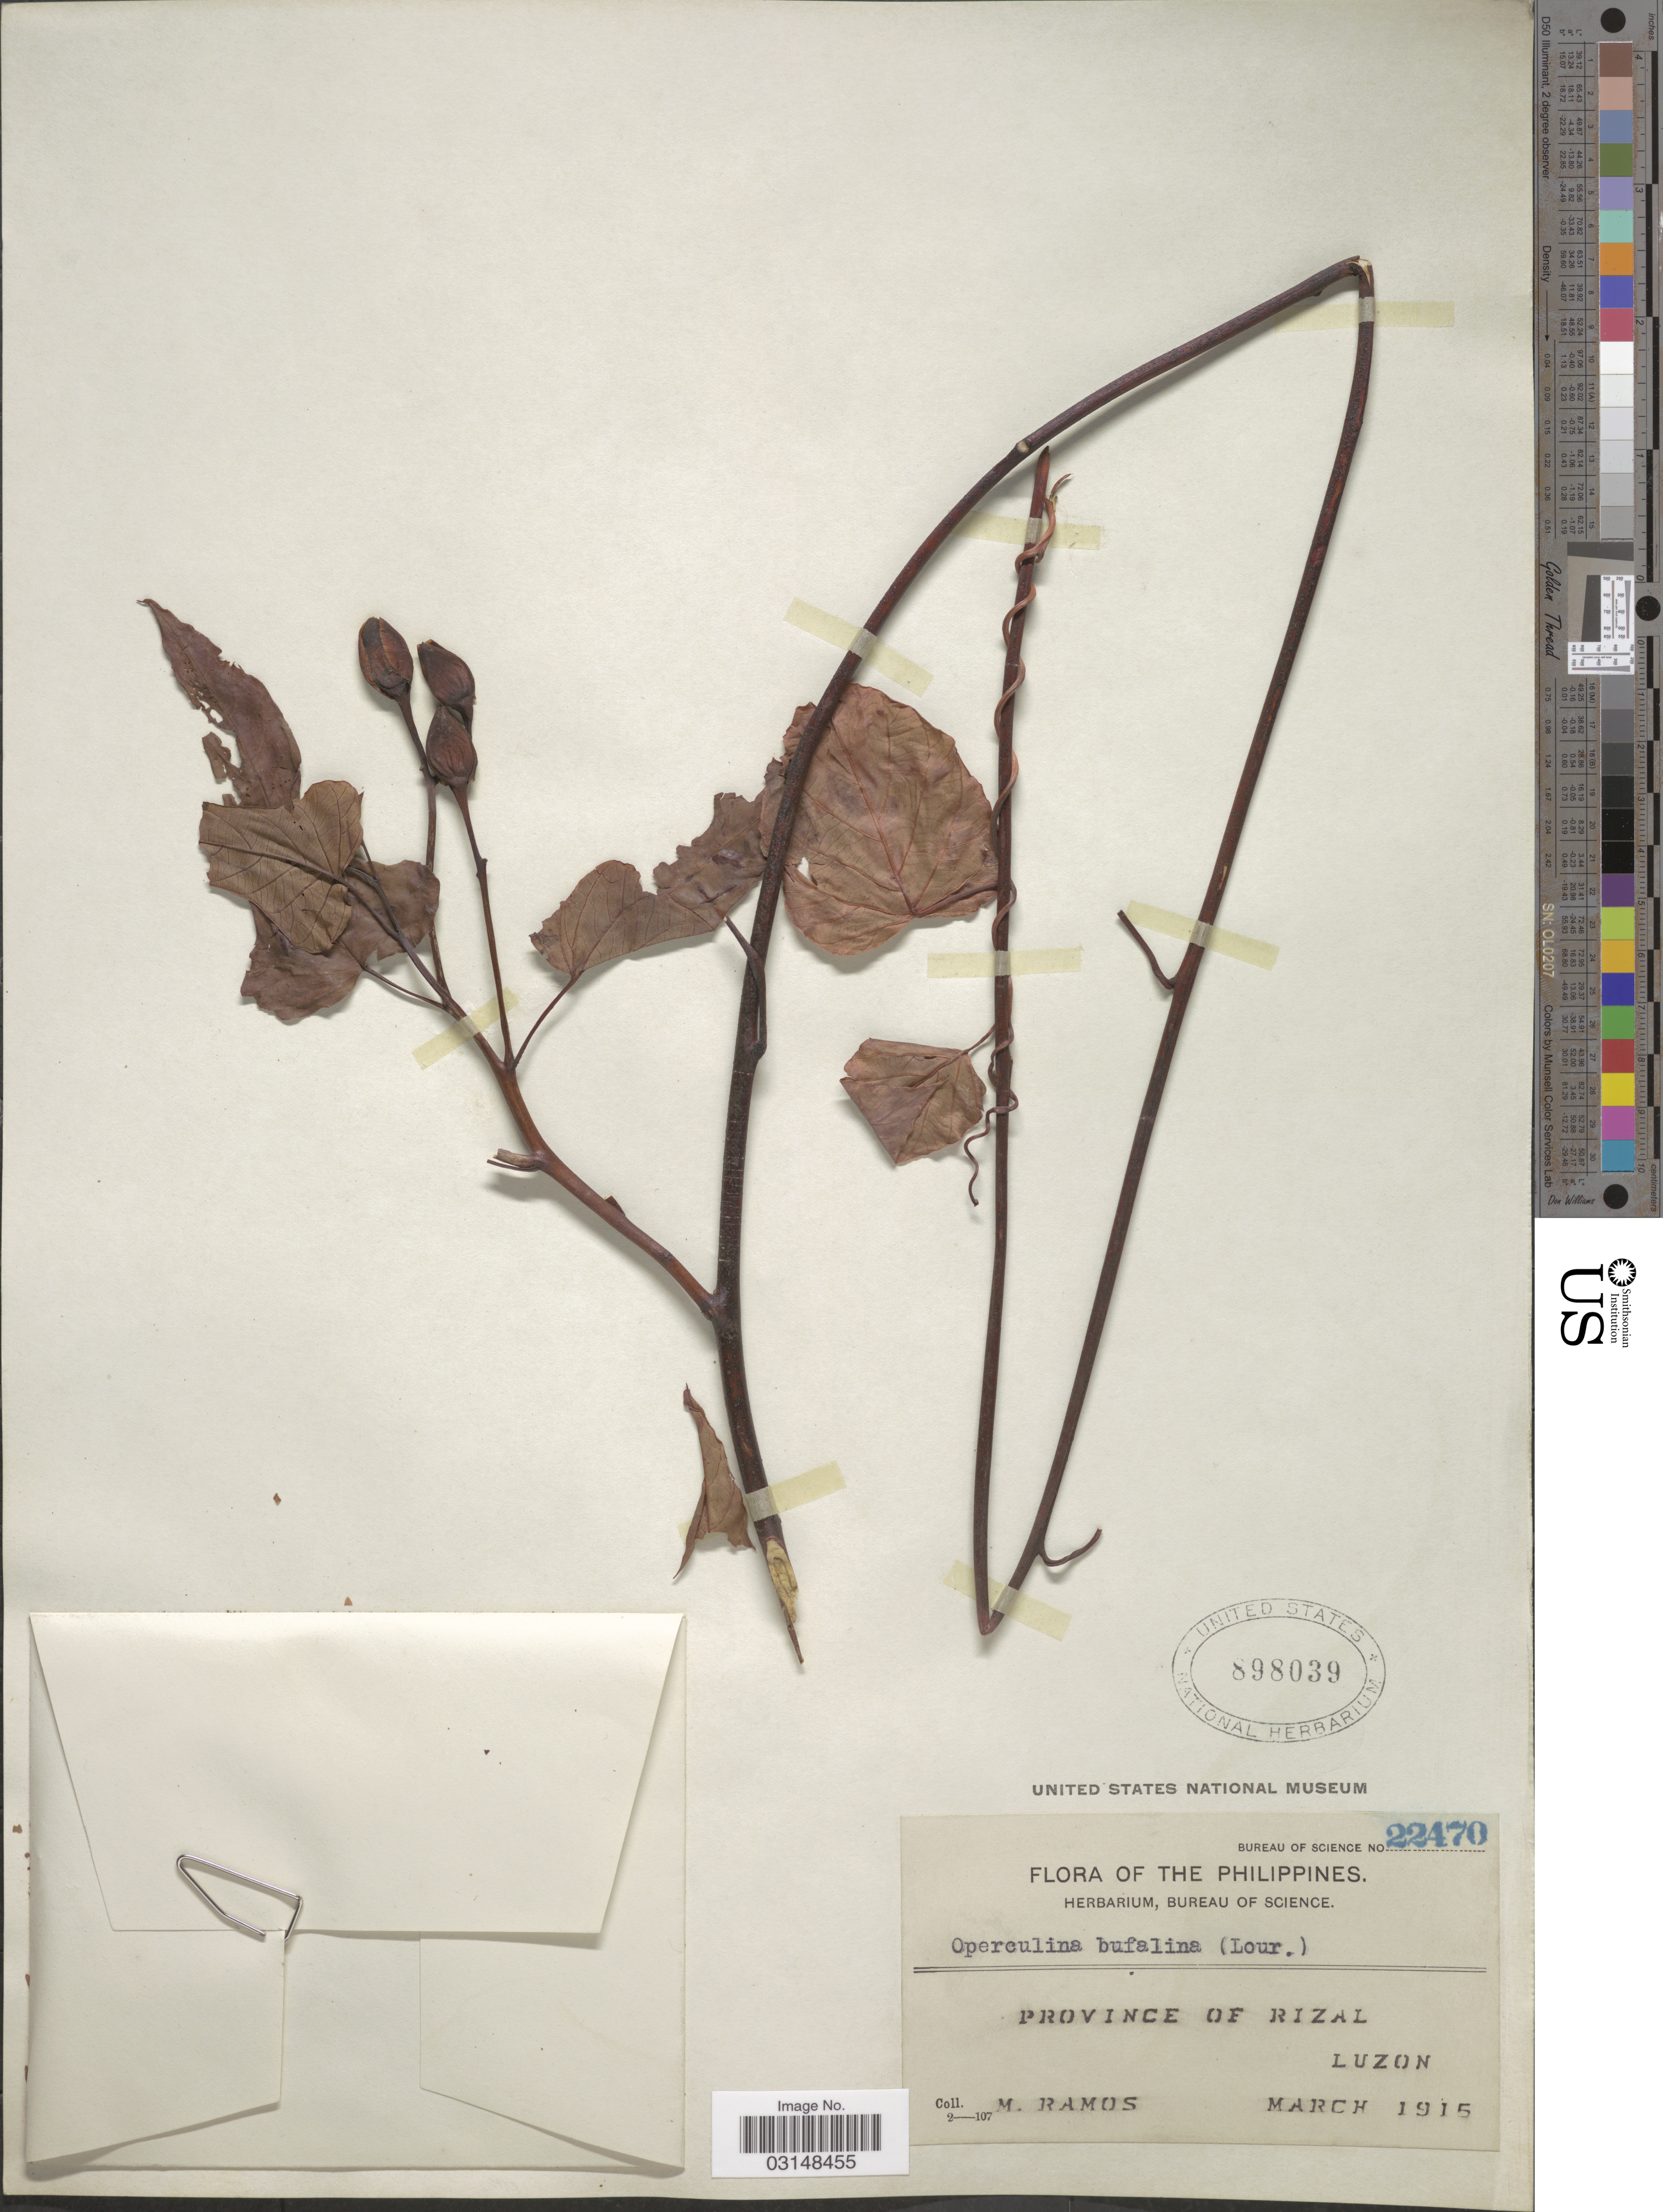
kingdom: Plantae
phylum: Tracheophyta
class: Magnoliopsida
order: Solanales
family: Convolvulaceae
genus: Operculina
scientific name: Operculina riedeliana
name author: (Oliv.) Ooststr.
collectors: M. Ramos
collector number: Bureau of Science 22470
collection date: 1915-03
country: Philippines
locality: Province of Rizal, Luzon.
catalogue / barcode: US 898039